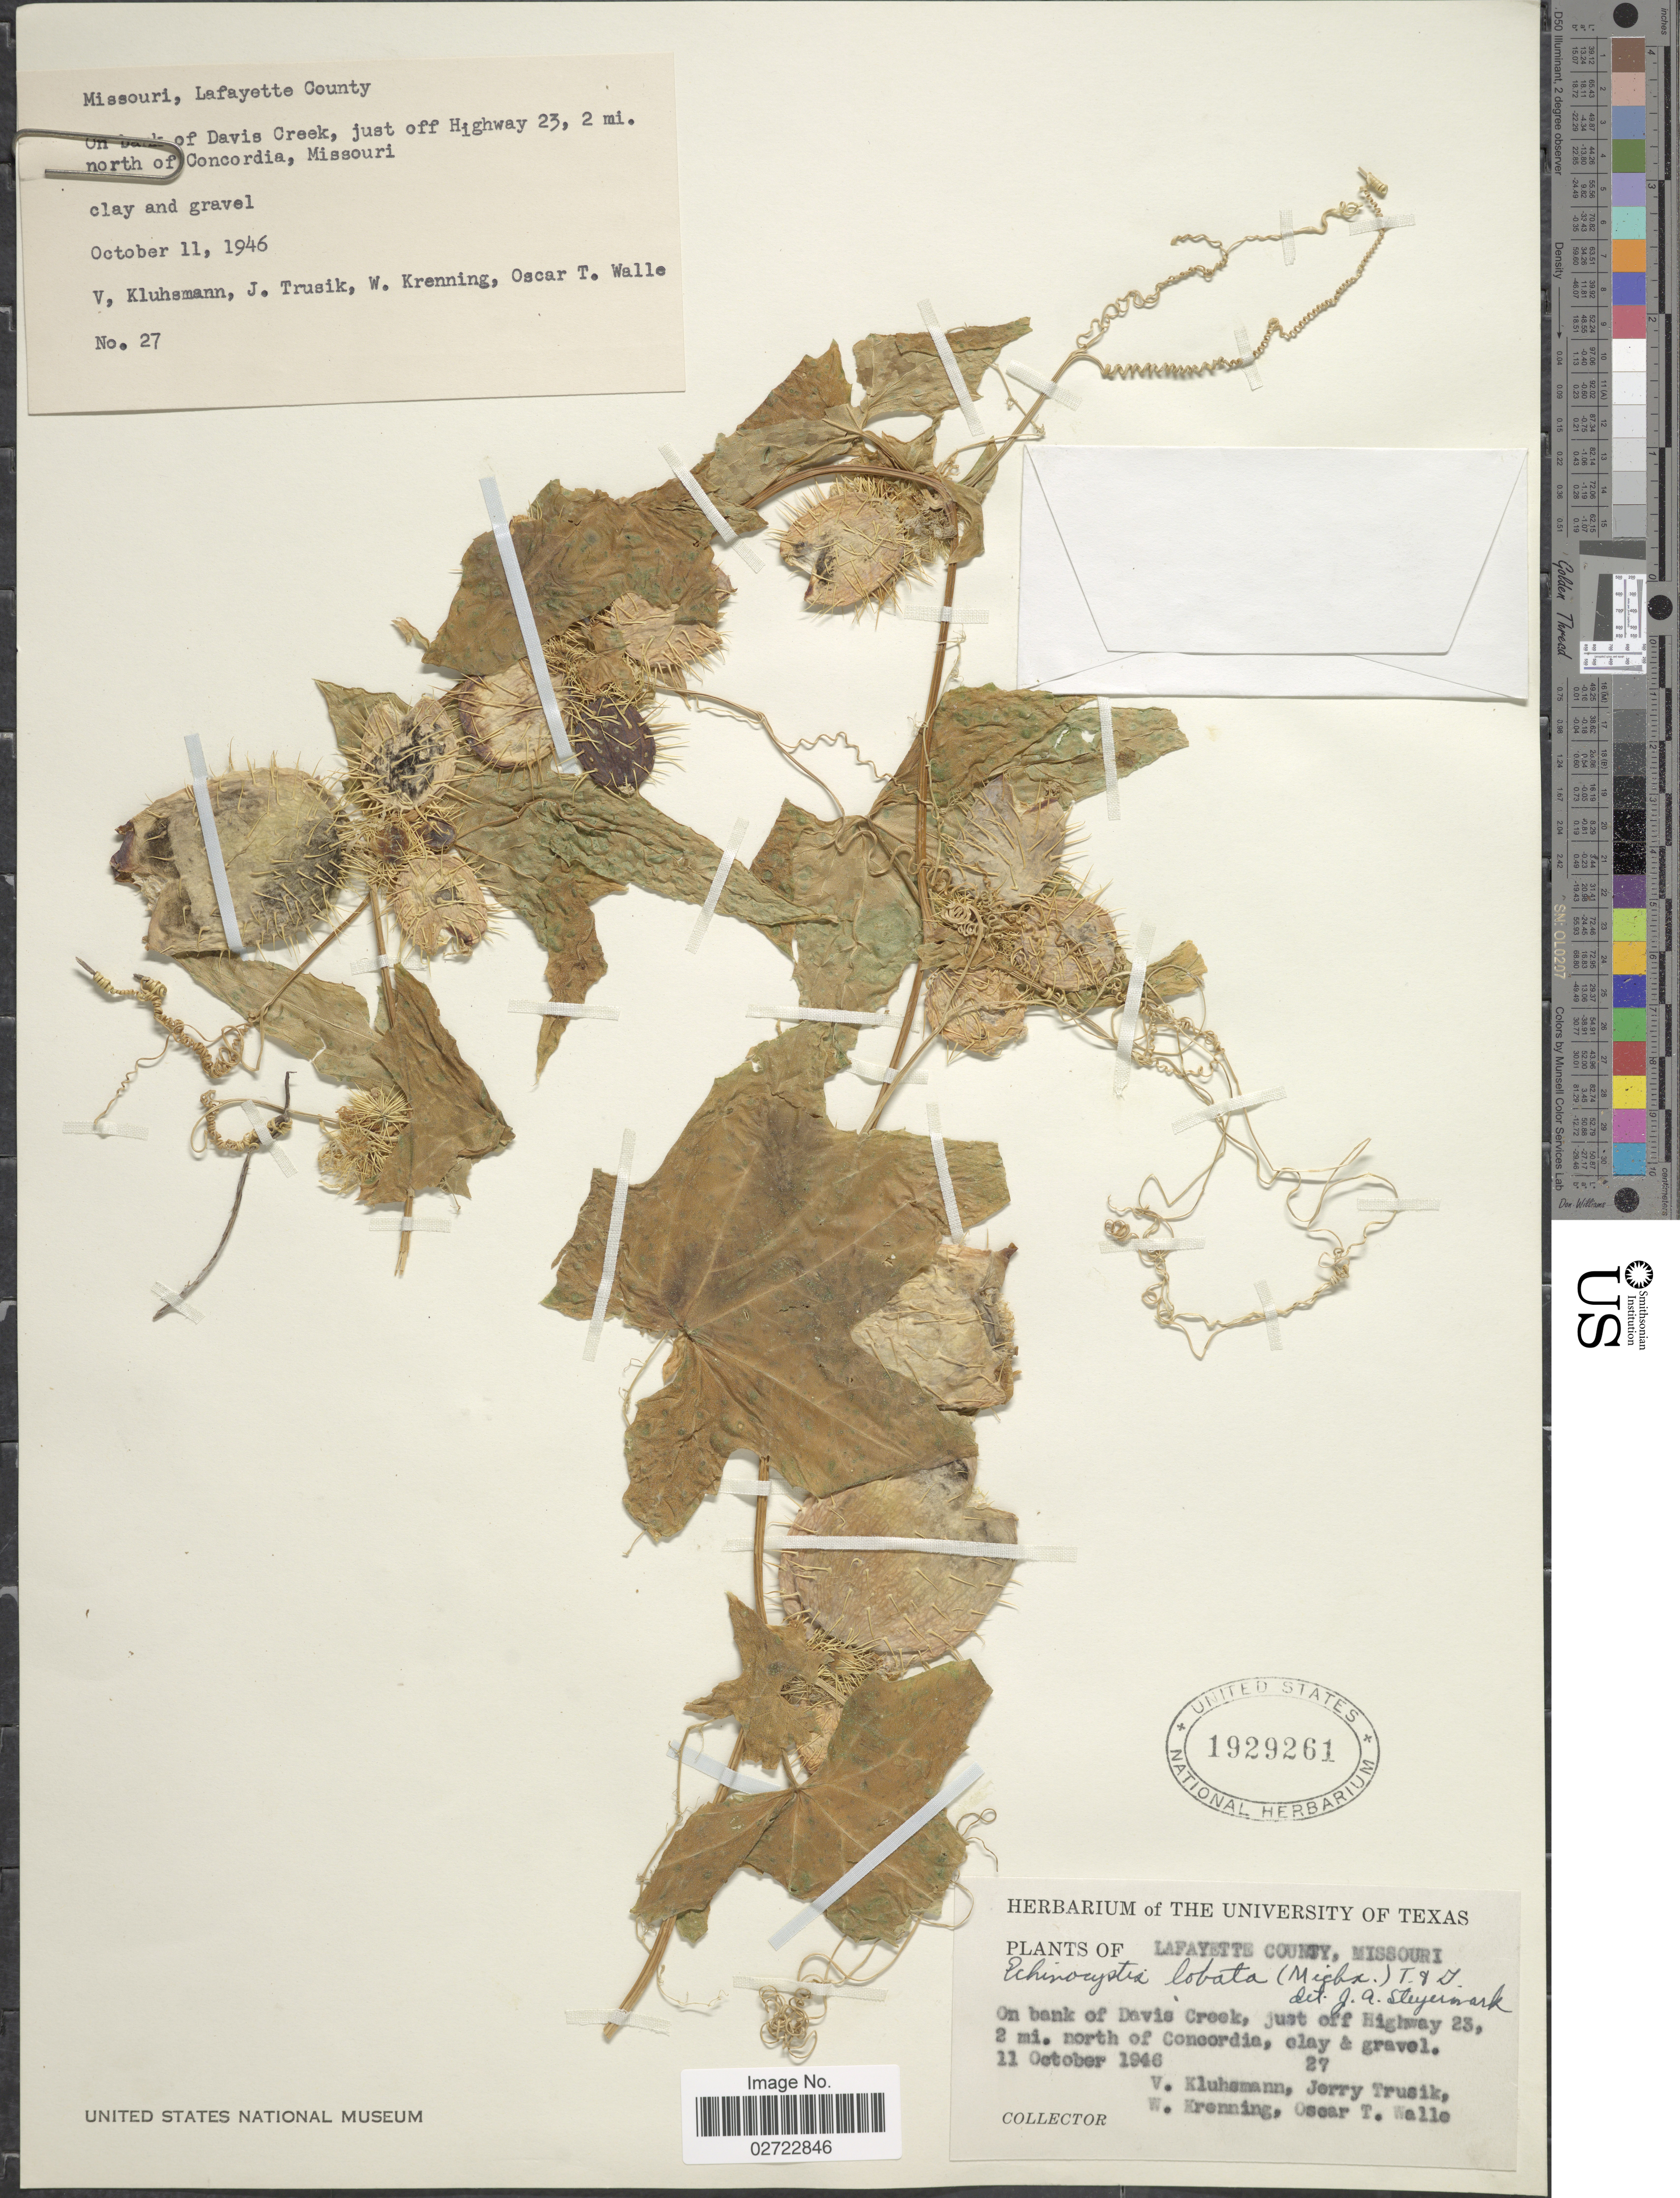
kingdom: Plantae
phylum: Tracheophyta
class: Magnoliopsida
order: Cucurbitales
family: Cucurbitaceae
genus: Echinocystis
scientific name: Echinocystis lobata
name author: (Michx.) Torr. & A. Gray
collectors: V. Kluhsmann, J. Trusik, W. Krenning & O. Walle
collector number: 27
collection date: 1946-10-11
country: United States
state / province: Missouri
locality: Lafayette County. On bank of Davis Creek, just off Highway 23, 2 mi. north of Concordia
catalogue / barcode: US 1929261